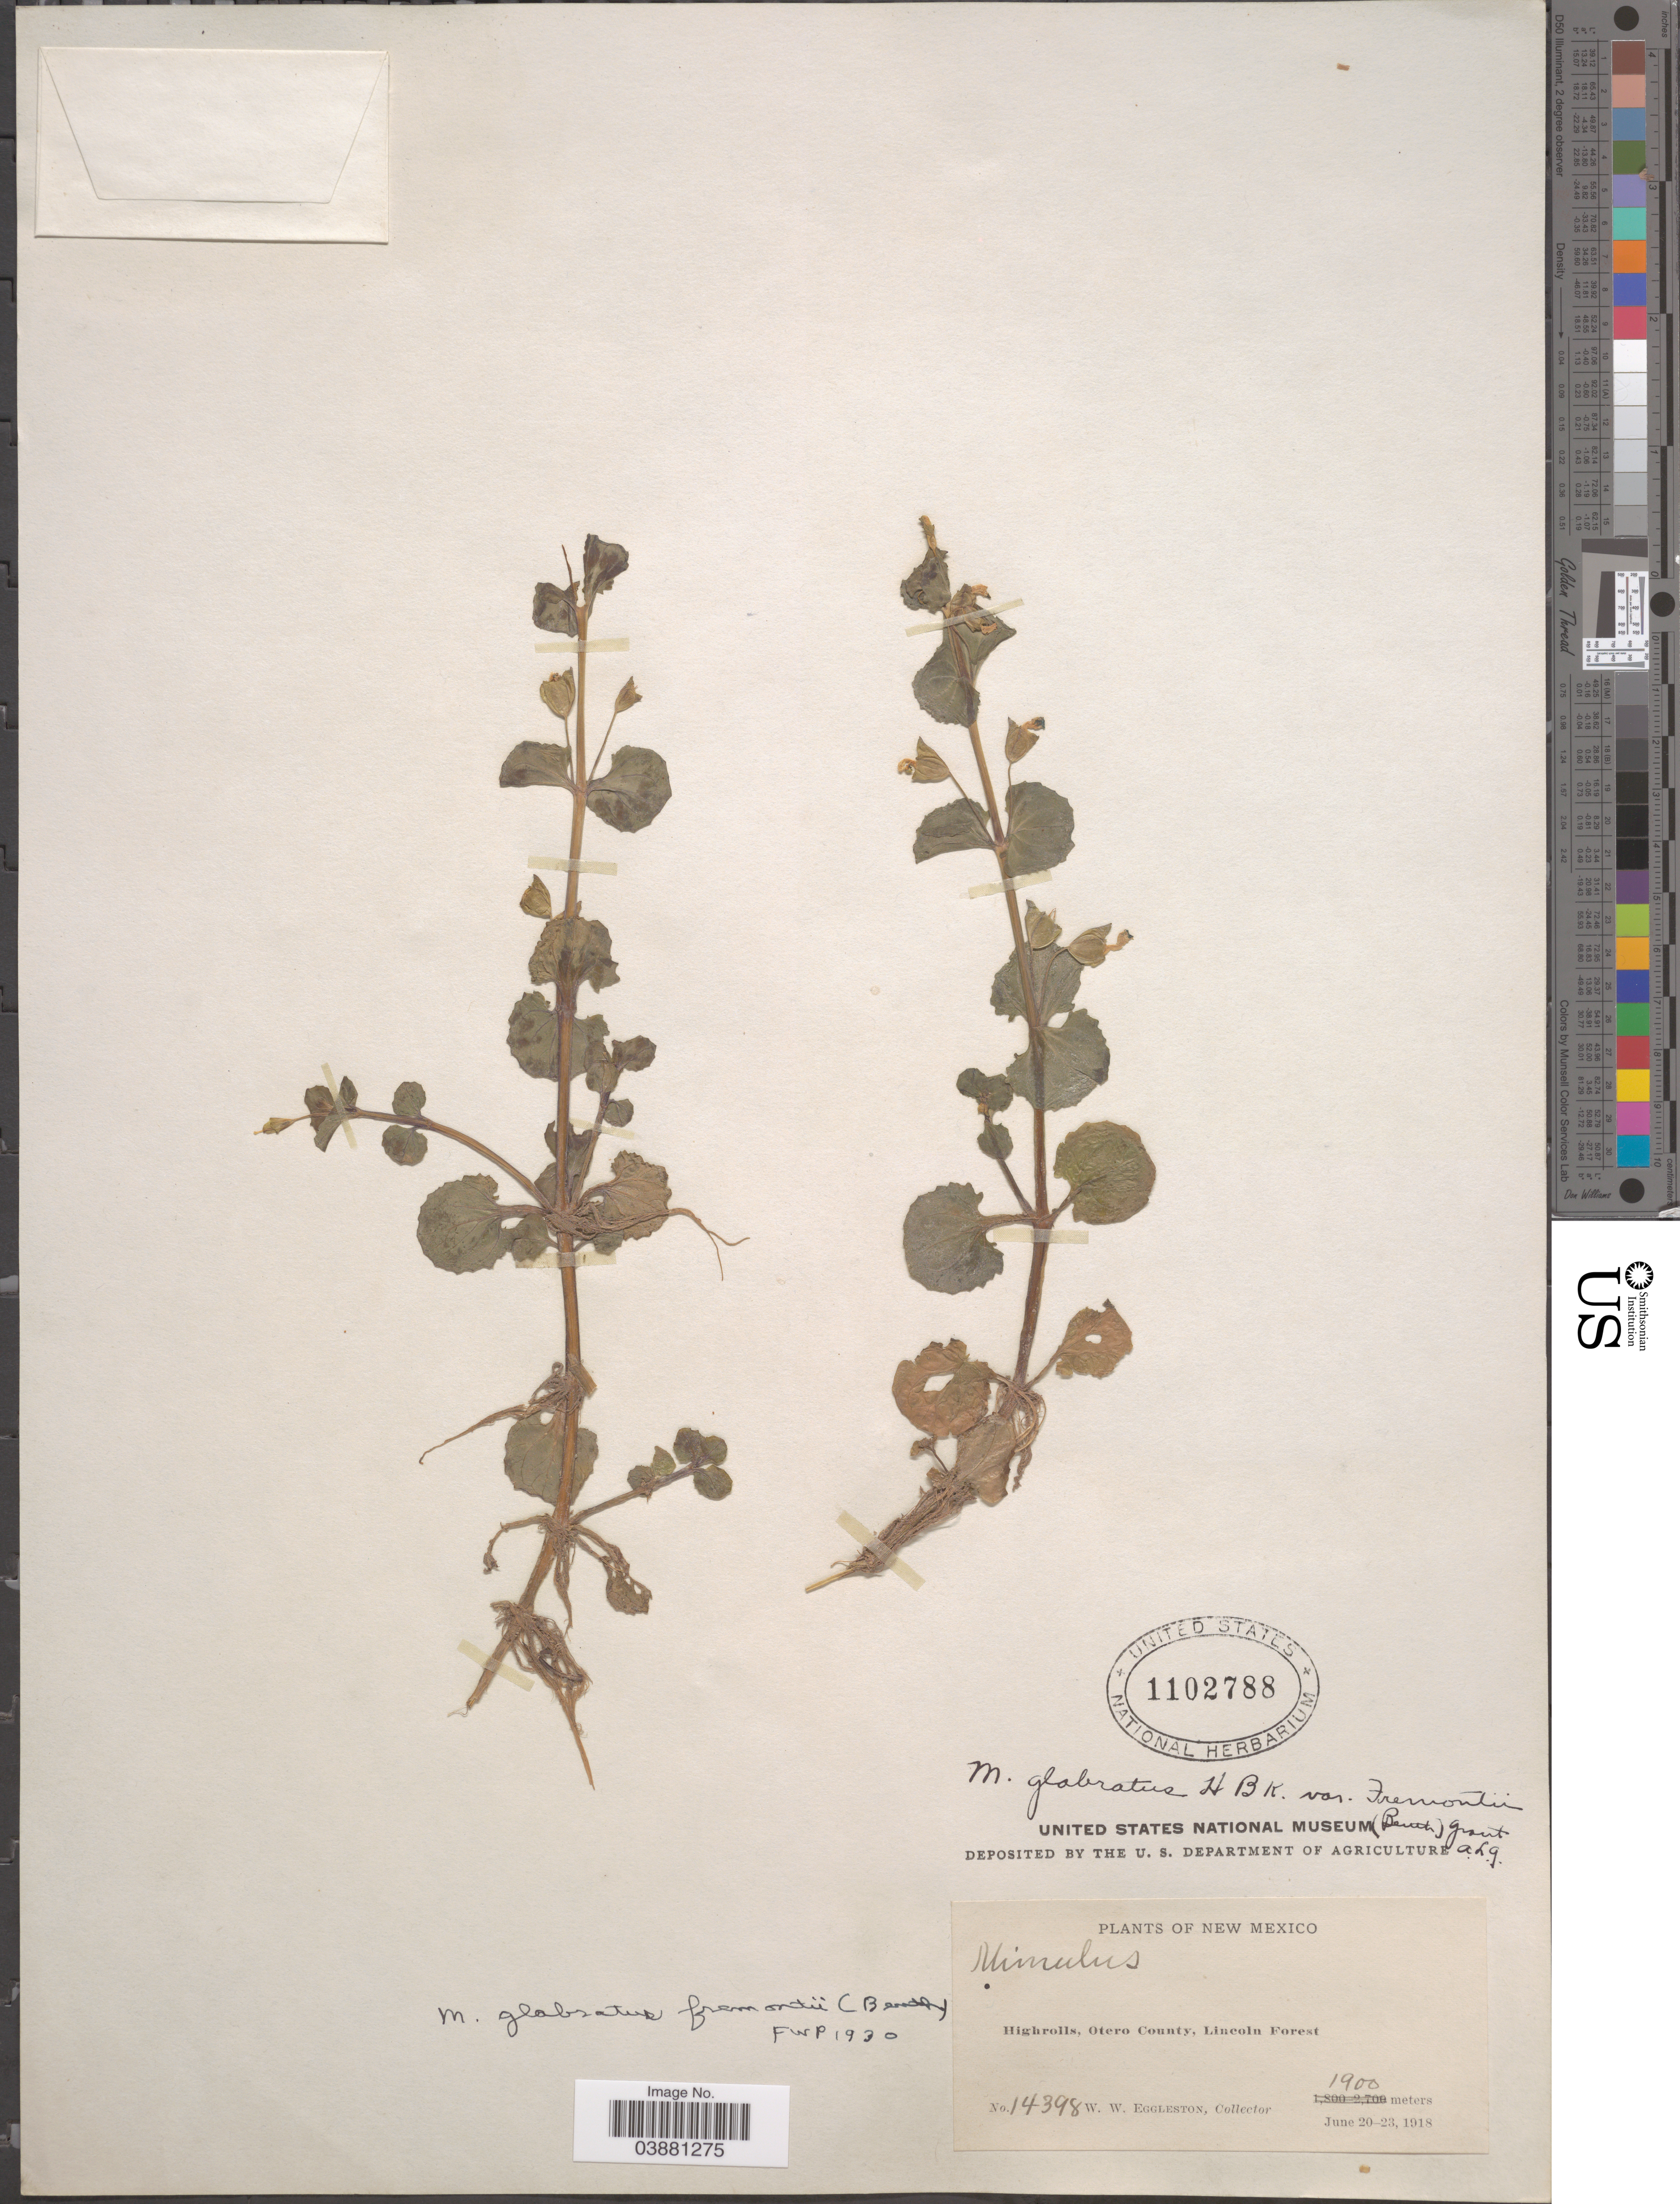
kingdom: Plantae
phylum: Tracheophyta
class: Magnoliopsida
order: Lamiales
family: Phrymaceae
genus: Mimulus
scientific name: Mimulus glabratus var. fremontii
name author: Kunth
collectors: W. W. Eggleston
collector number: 14398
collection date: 1918-06-20/1918-06-23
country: United States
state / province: New Mexico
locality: Highrolls, Otero County, Lincoln Forest.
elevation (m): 1900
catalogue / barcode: US 1102788